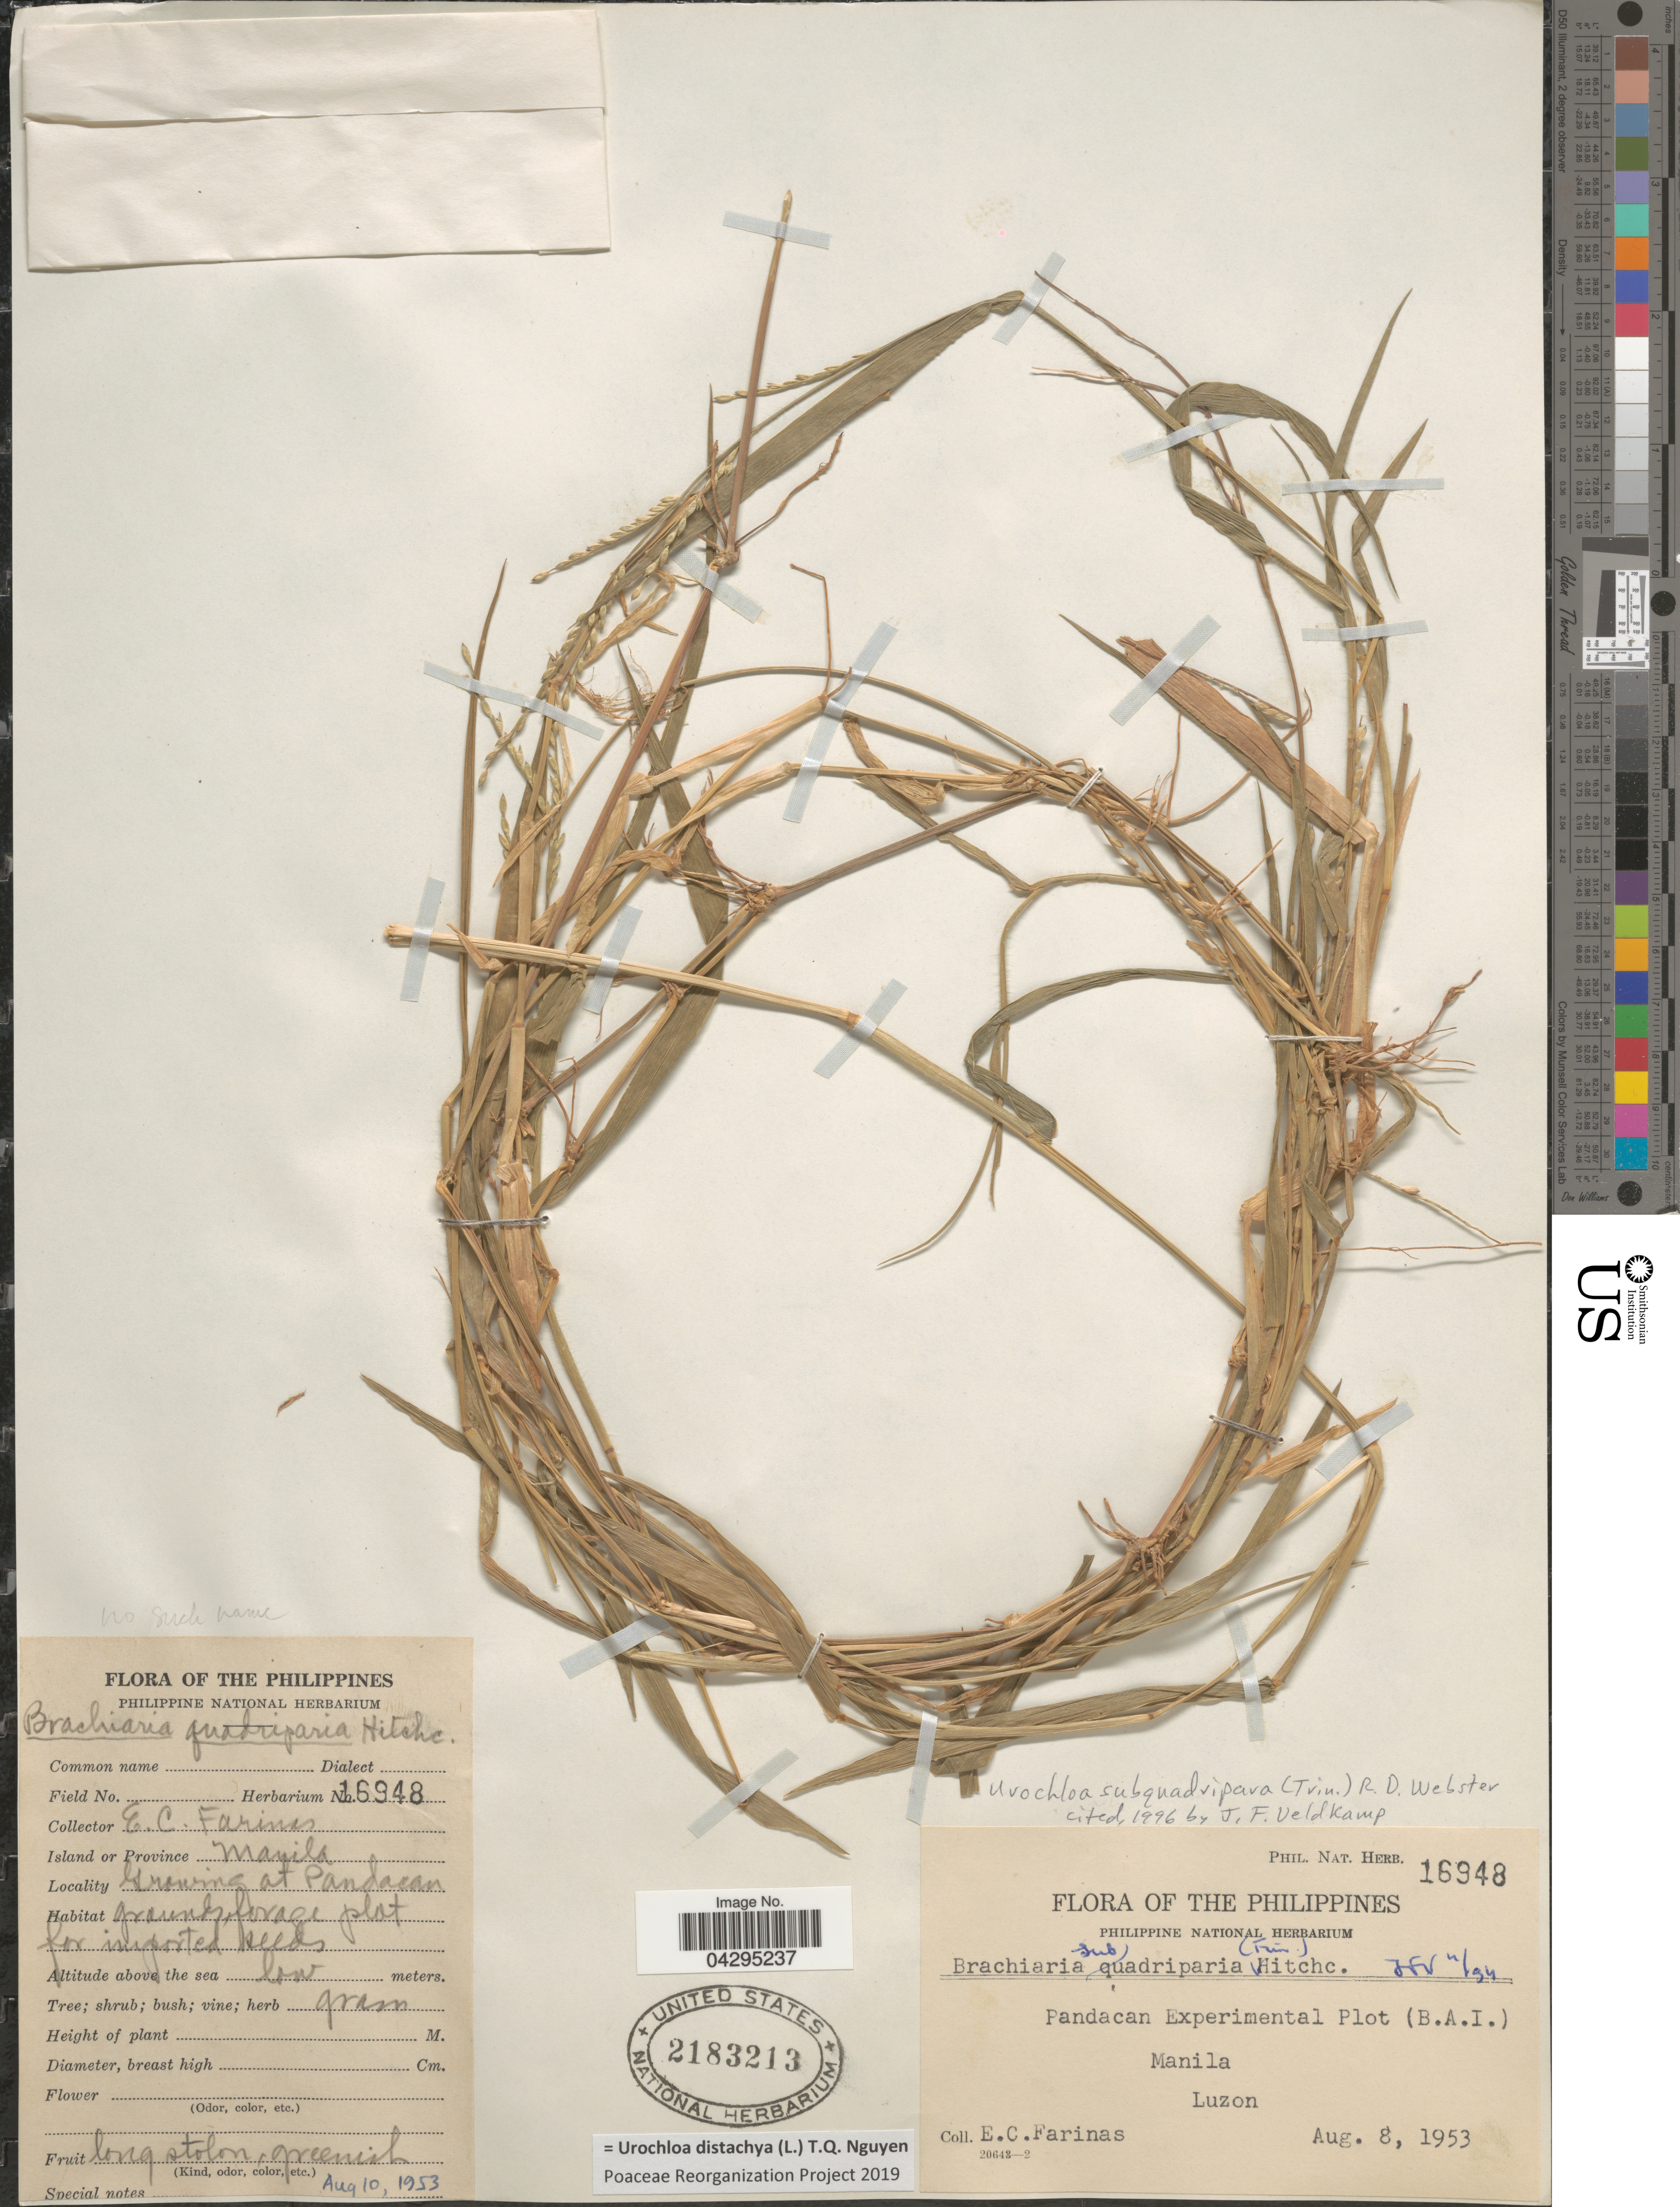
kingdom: Plantae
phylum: Tracheophyta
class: Liliopsida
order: Poales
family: Poaceae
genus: Urochloa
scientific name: Urochloa distachya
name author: (L.) T.Q. Nguyen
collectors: E. Farinas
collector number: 16948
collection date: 1953-08-08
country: Philippines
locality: Manila.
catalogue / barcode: US 2183213